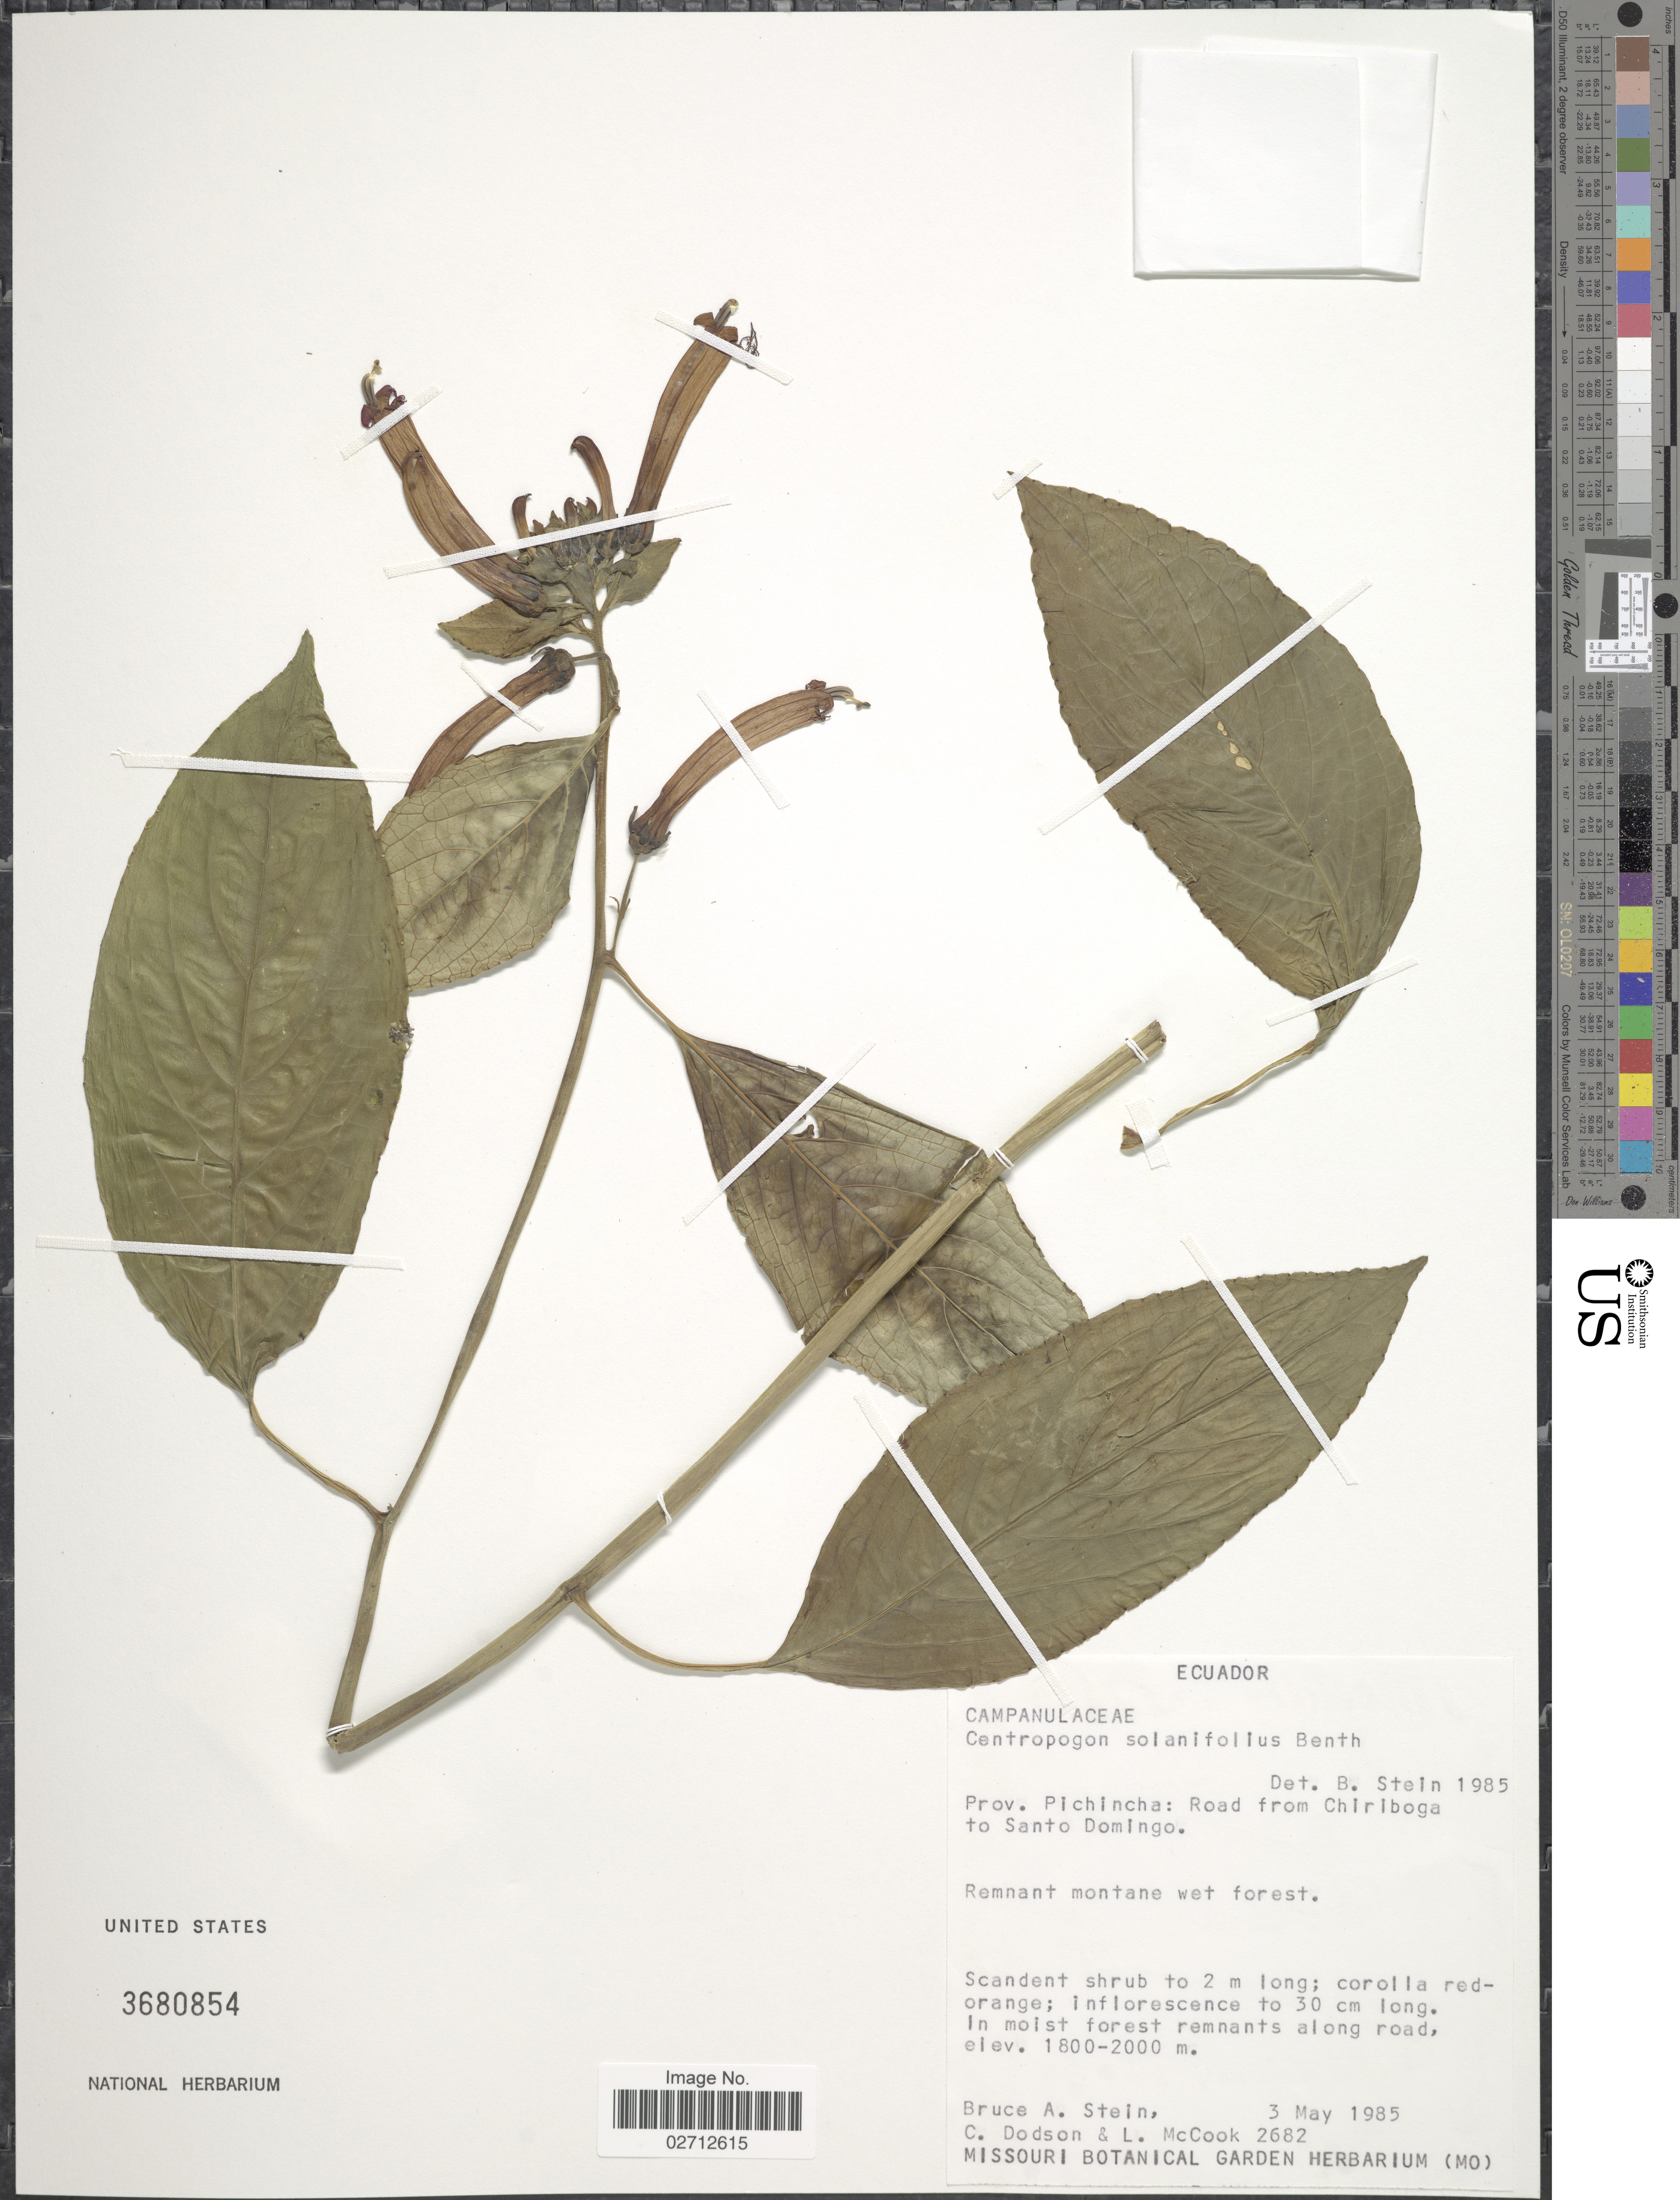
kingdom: Plantae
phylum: Tracheophyta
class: Magnoliopsida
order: Asterales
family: Campanulaceae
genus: Centropogon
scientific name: Centropogon solanifolius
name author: Benth.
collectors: B. A. Stein, C. Dodson & L. McCook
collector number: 2682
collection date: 1985-05-03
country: Ecuador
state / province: Pichincha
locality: Road from to Santo Domingo. In moist forest remnants along road.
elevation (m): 1800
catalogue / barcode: US 3680854